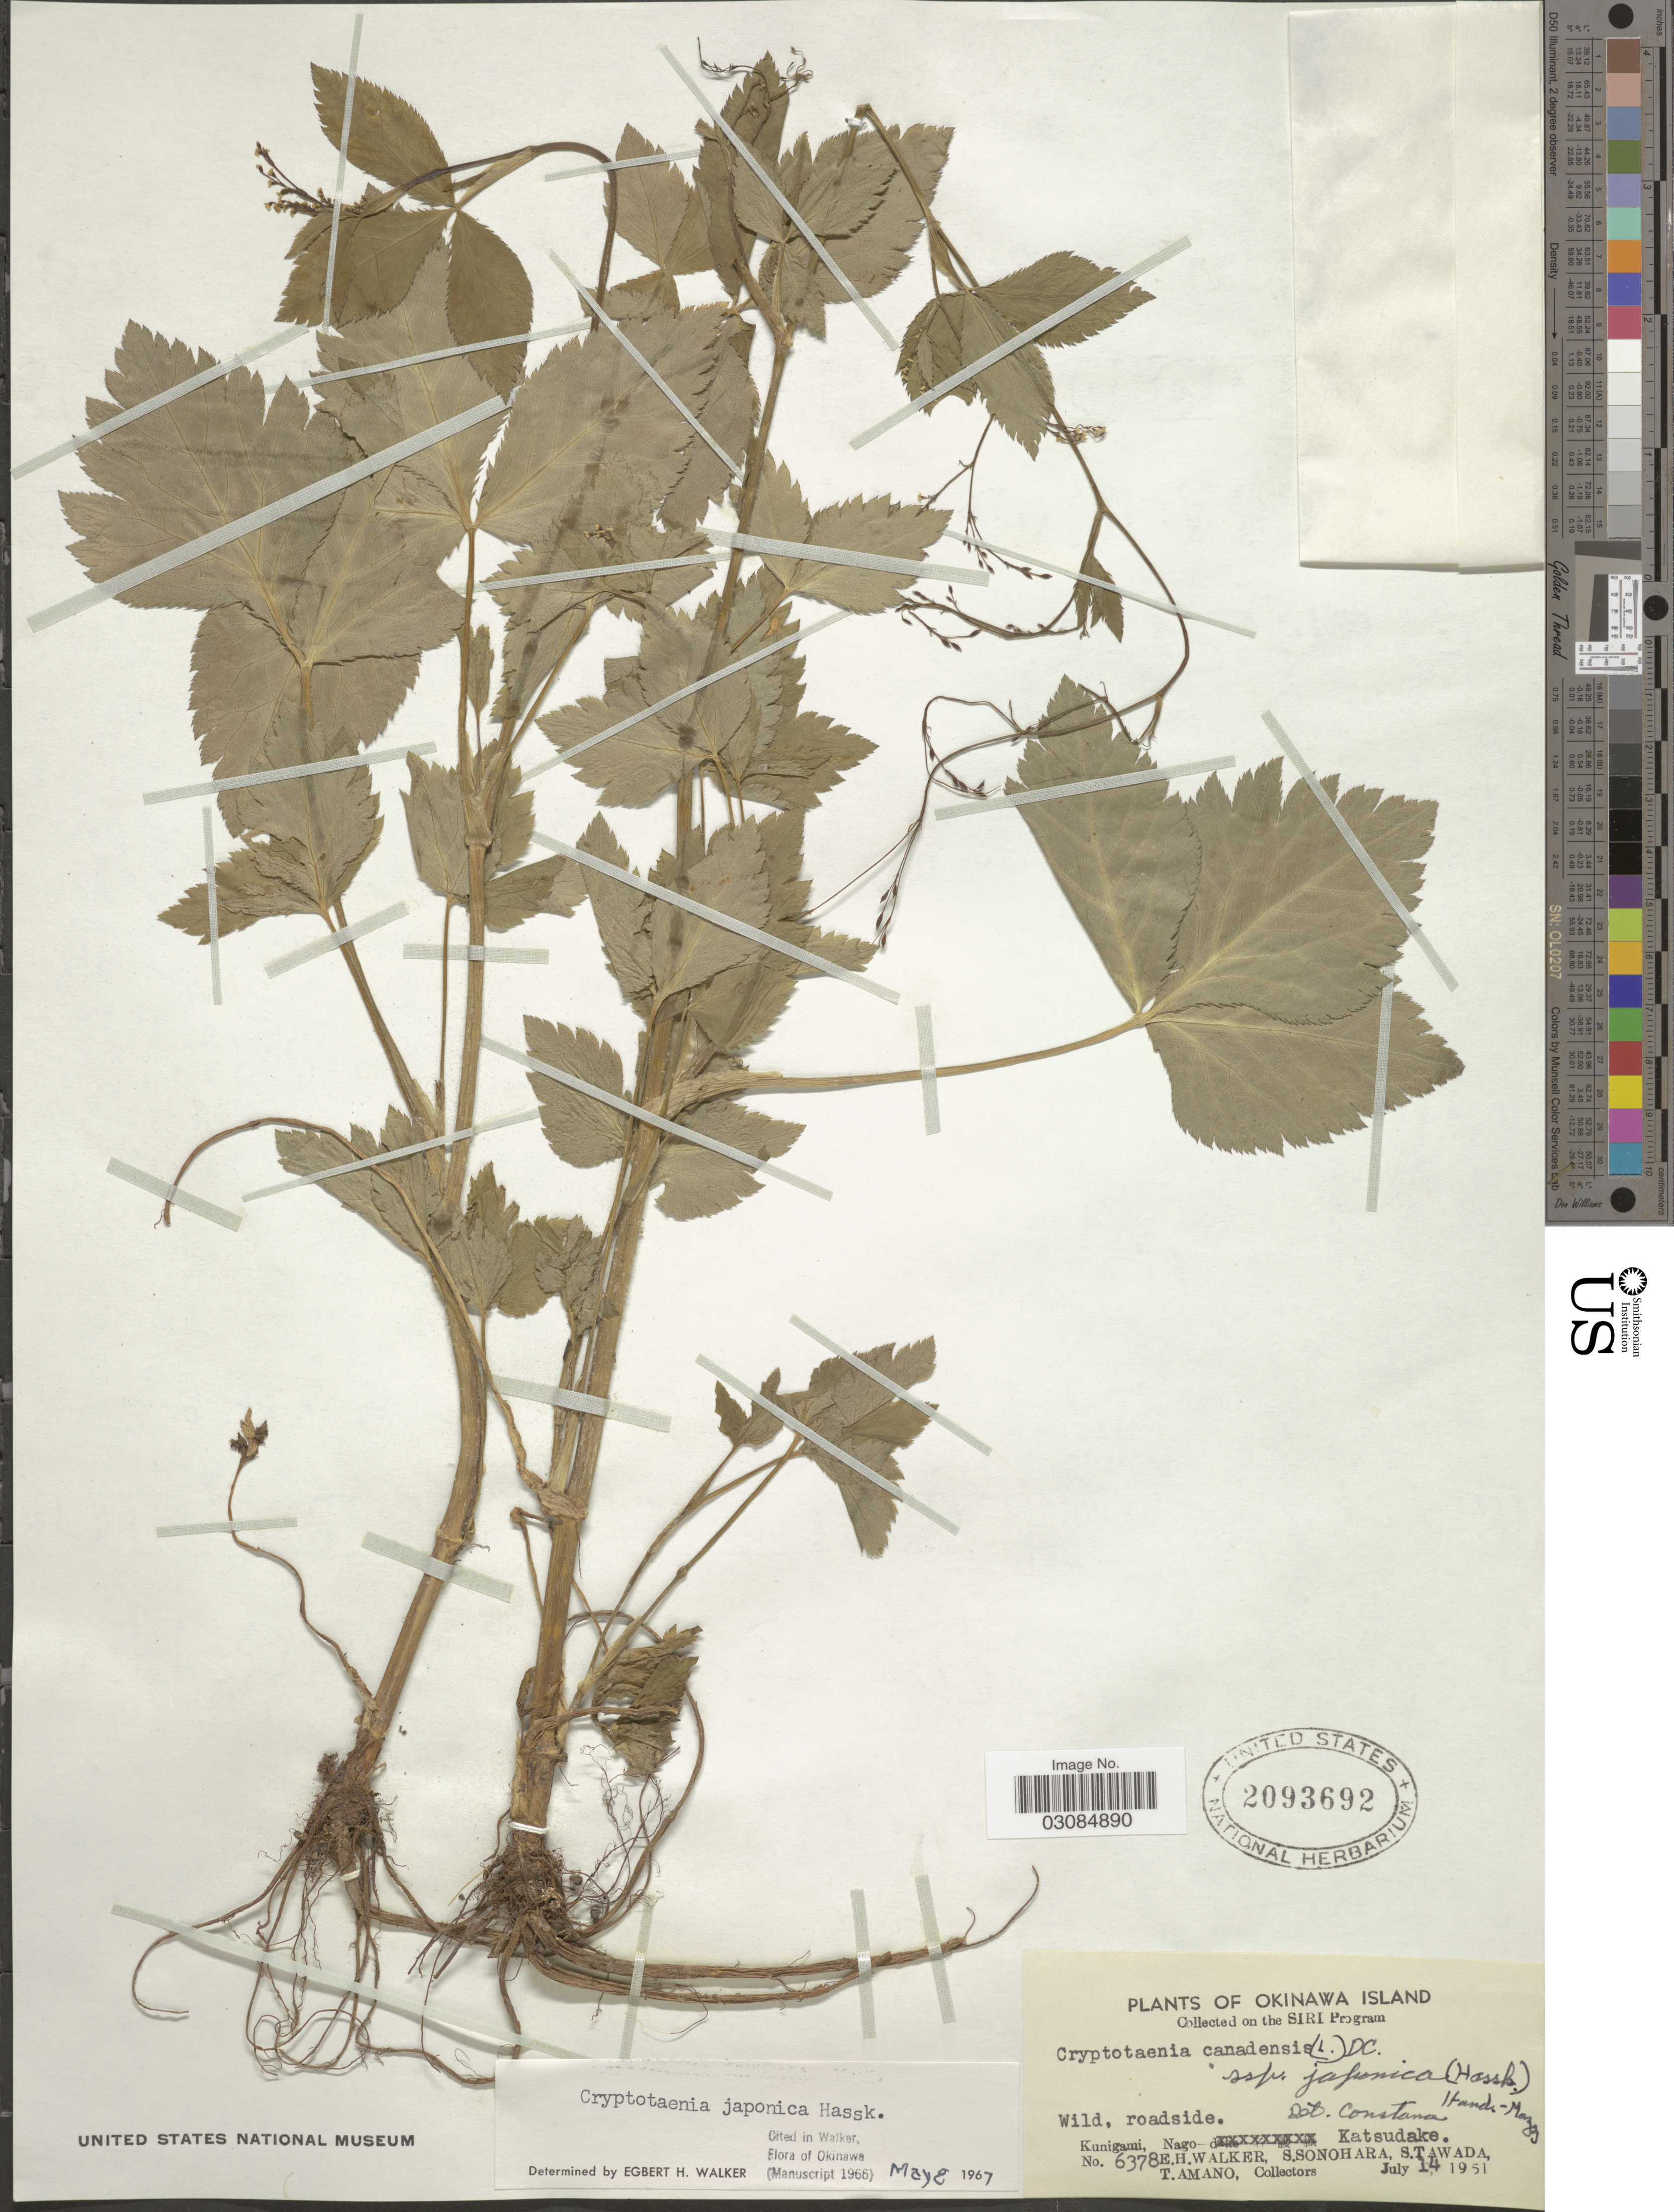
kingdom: Plantae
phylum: Tracheophyta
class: Magnoliopsida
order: Apiales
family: Apiaceae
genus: Cryptotaenia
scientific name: Cryptotaenia 10681280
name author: Hassk.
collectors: E. H. Walker, S. Sonohara, S. Tawada & T. Amano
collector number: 6378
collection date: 1951-07-14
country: Japan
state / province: Okinawa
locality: Okinawa Island. Kunigami, Nago-Katsudake.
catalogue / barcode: US 2093692